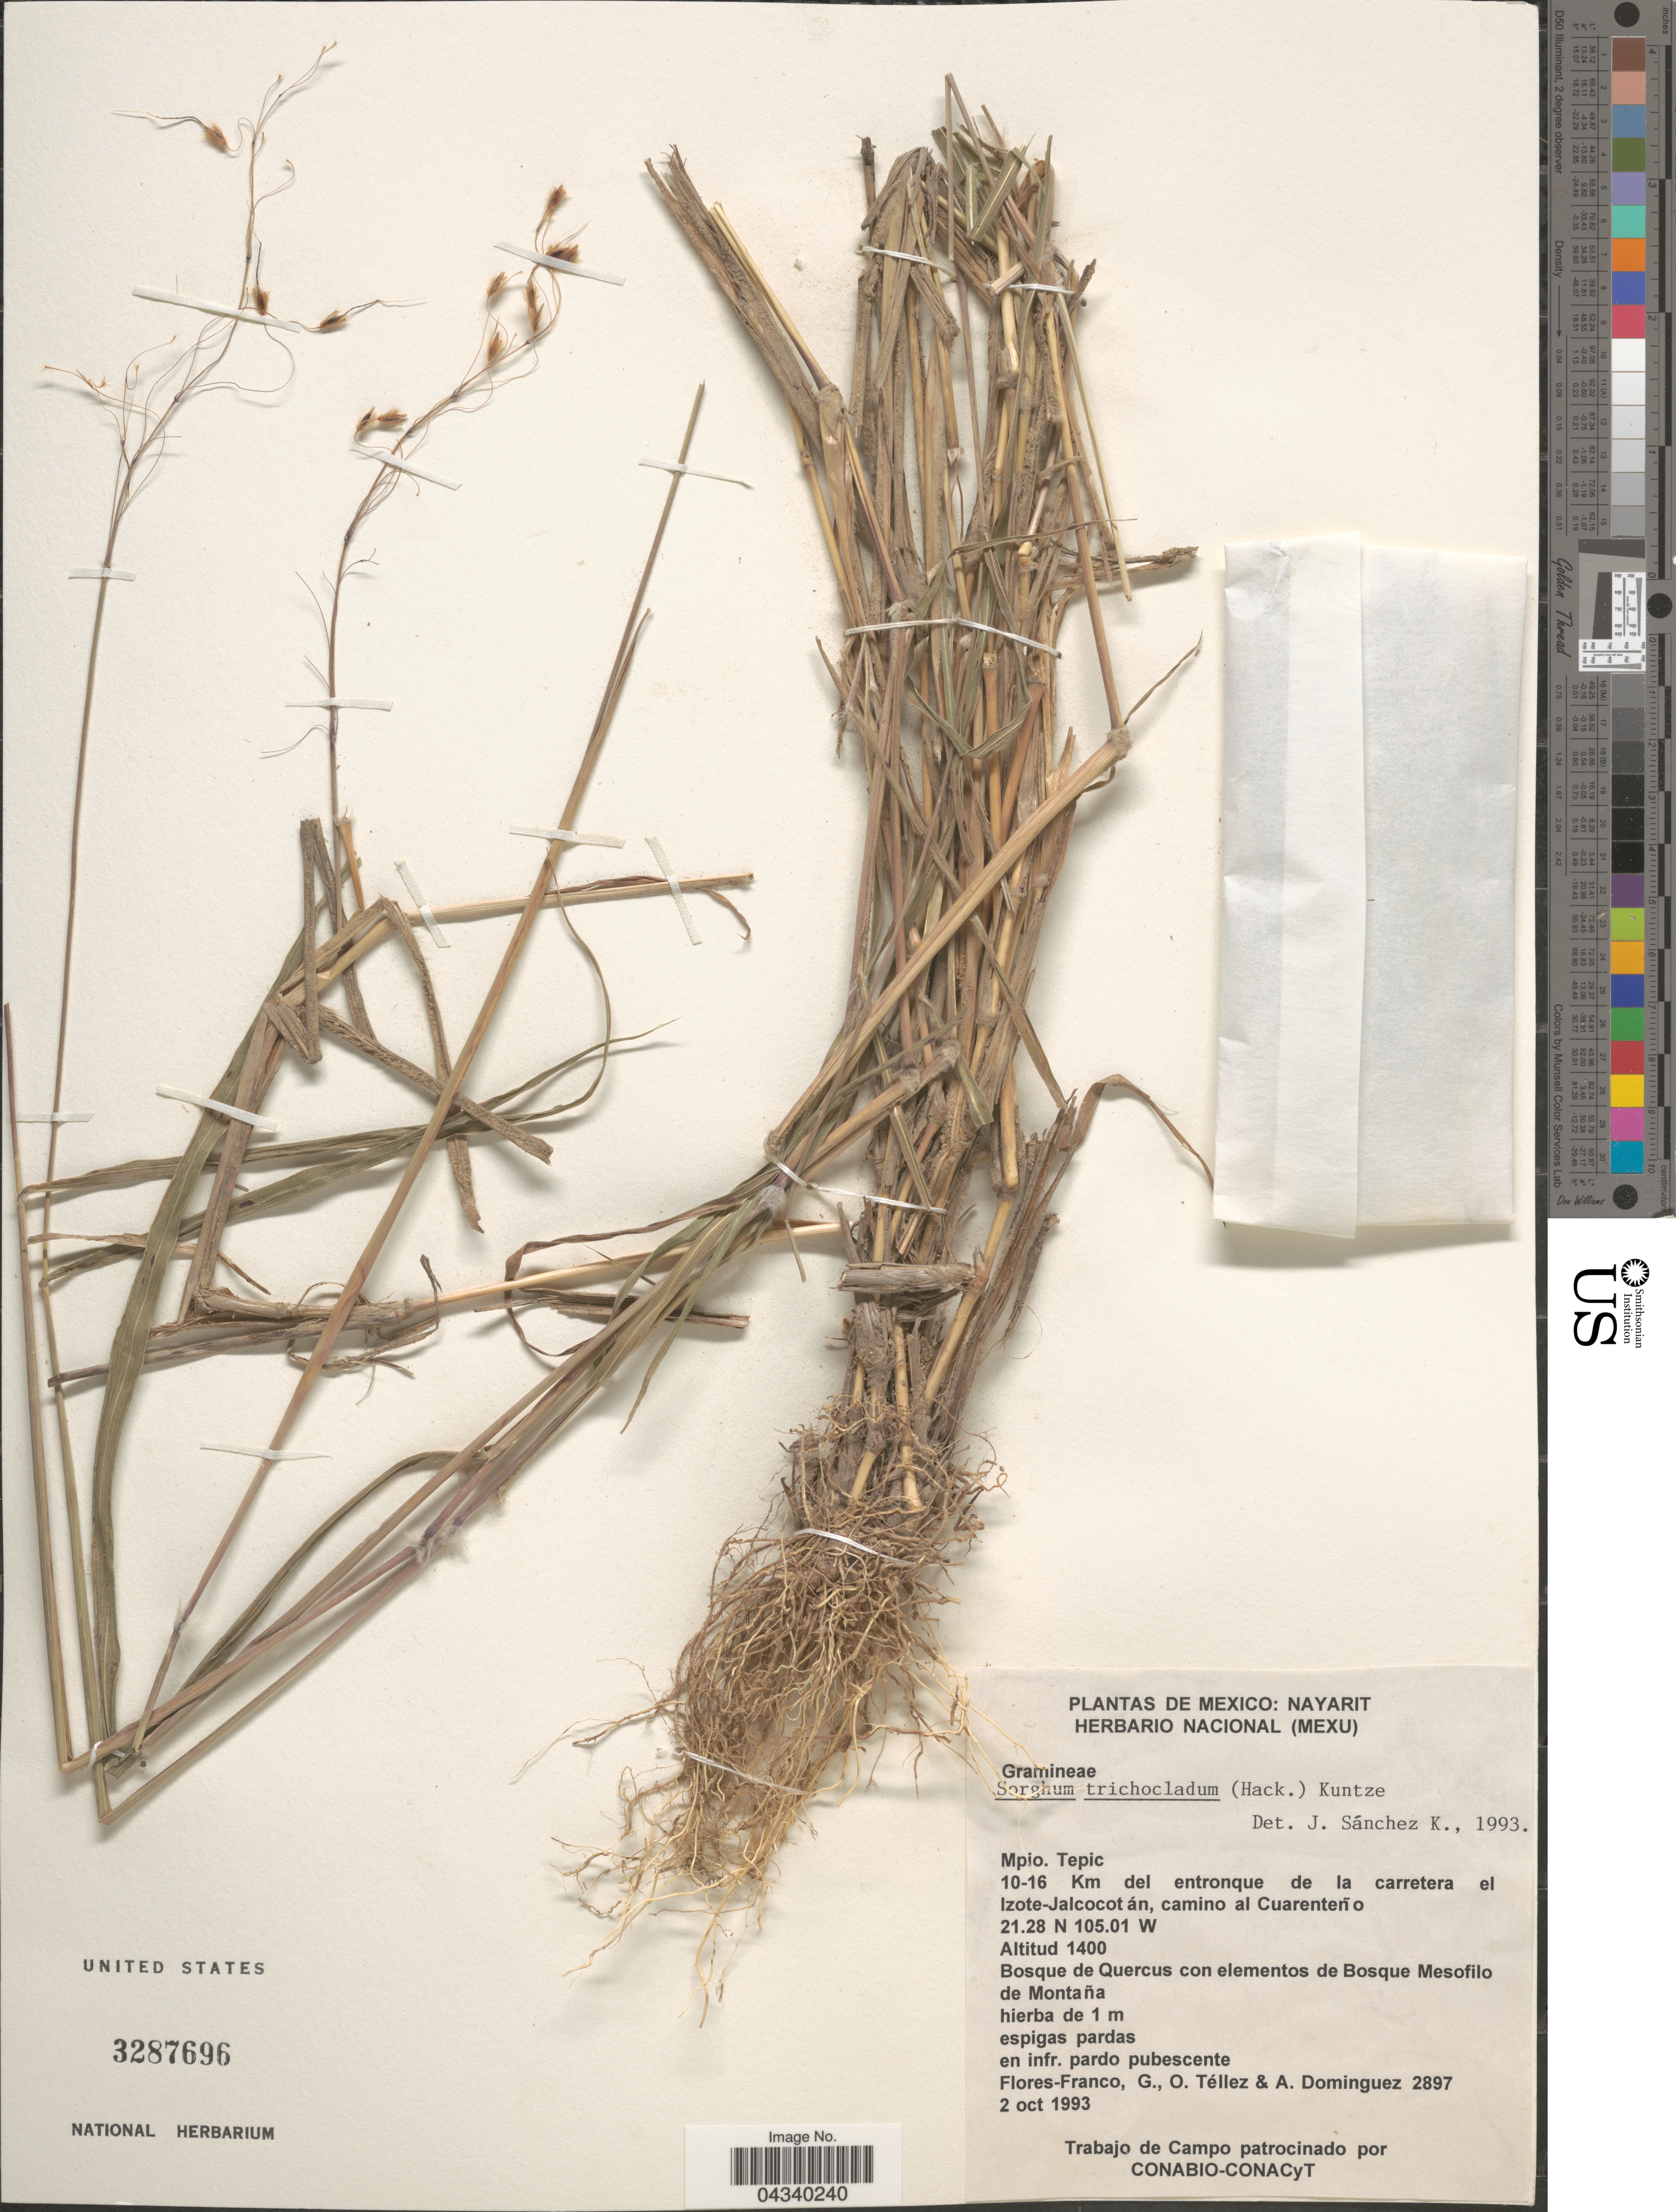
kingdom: Plantae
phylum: Tracheophyta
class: Liliopsida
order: Poales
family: Poaceae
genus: Sorghum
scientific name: Sorghum trichocladum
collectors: G. Flores F., O. Tellez & A. Dominguez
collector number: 2897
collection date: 1993-10-02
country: Mexico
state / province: Nayarit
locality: Nayarit. Mpio. Tepic. 10-16 Km del entronque de la carretera el Izote-Jalcocotán, camino al Cuarenteño.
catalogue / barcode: US 3287696